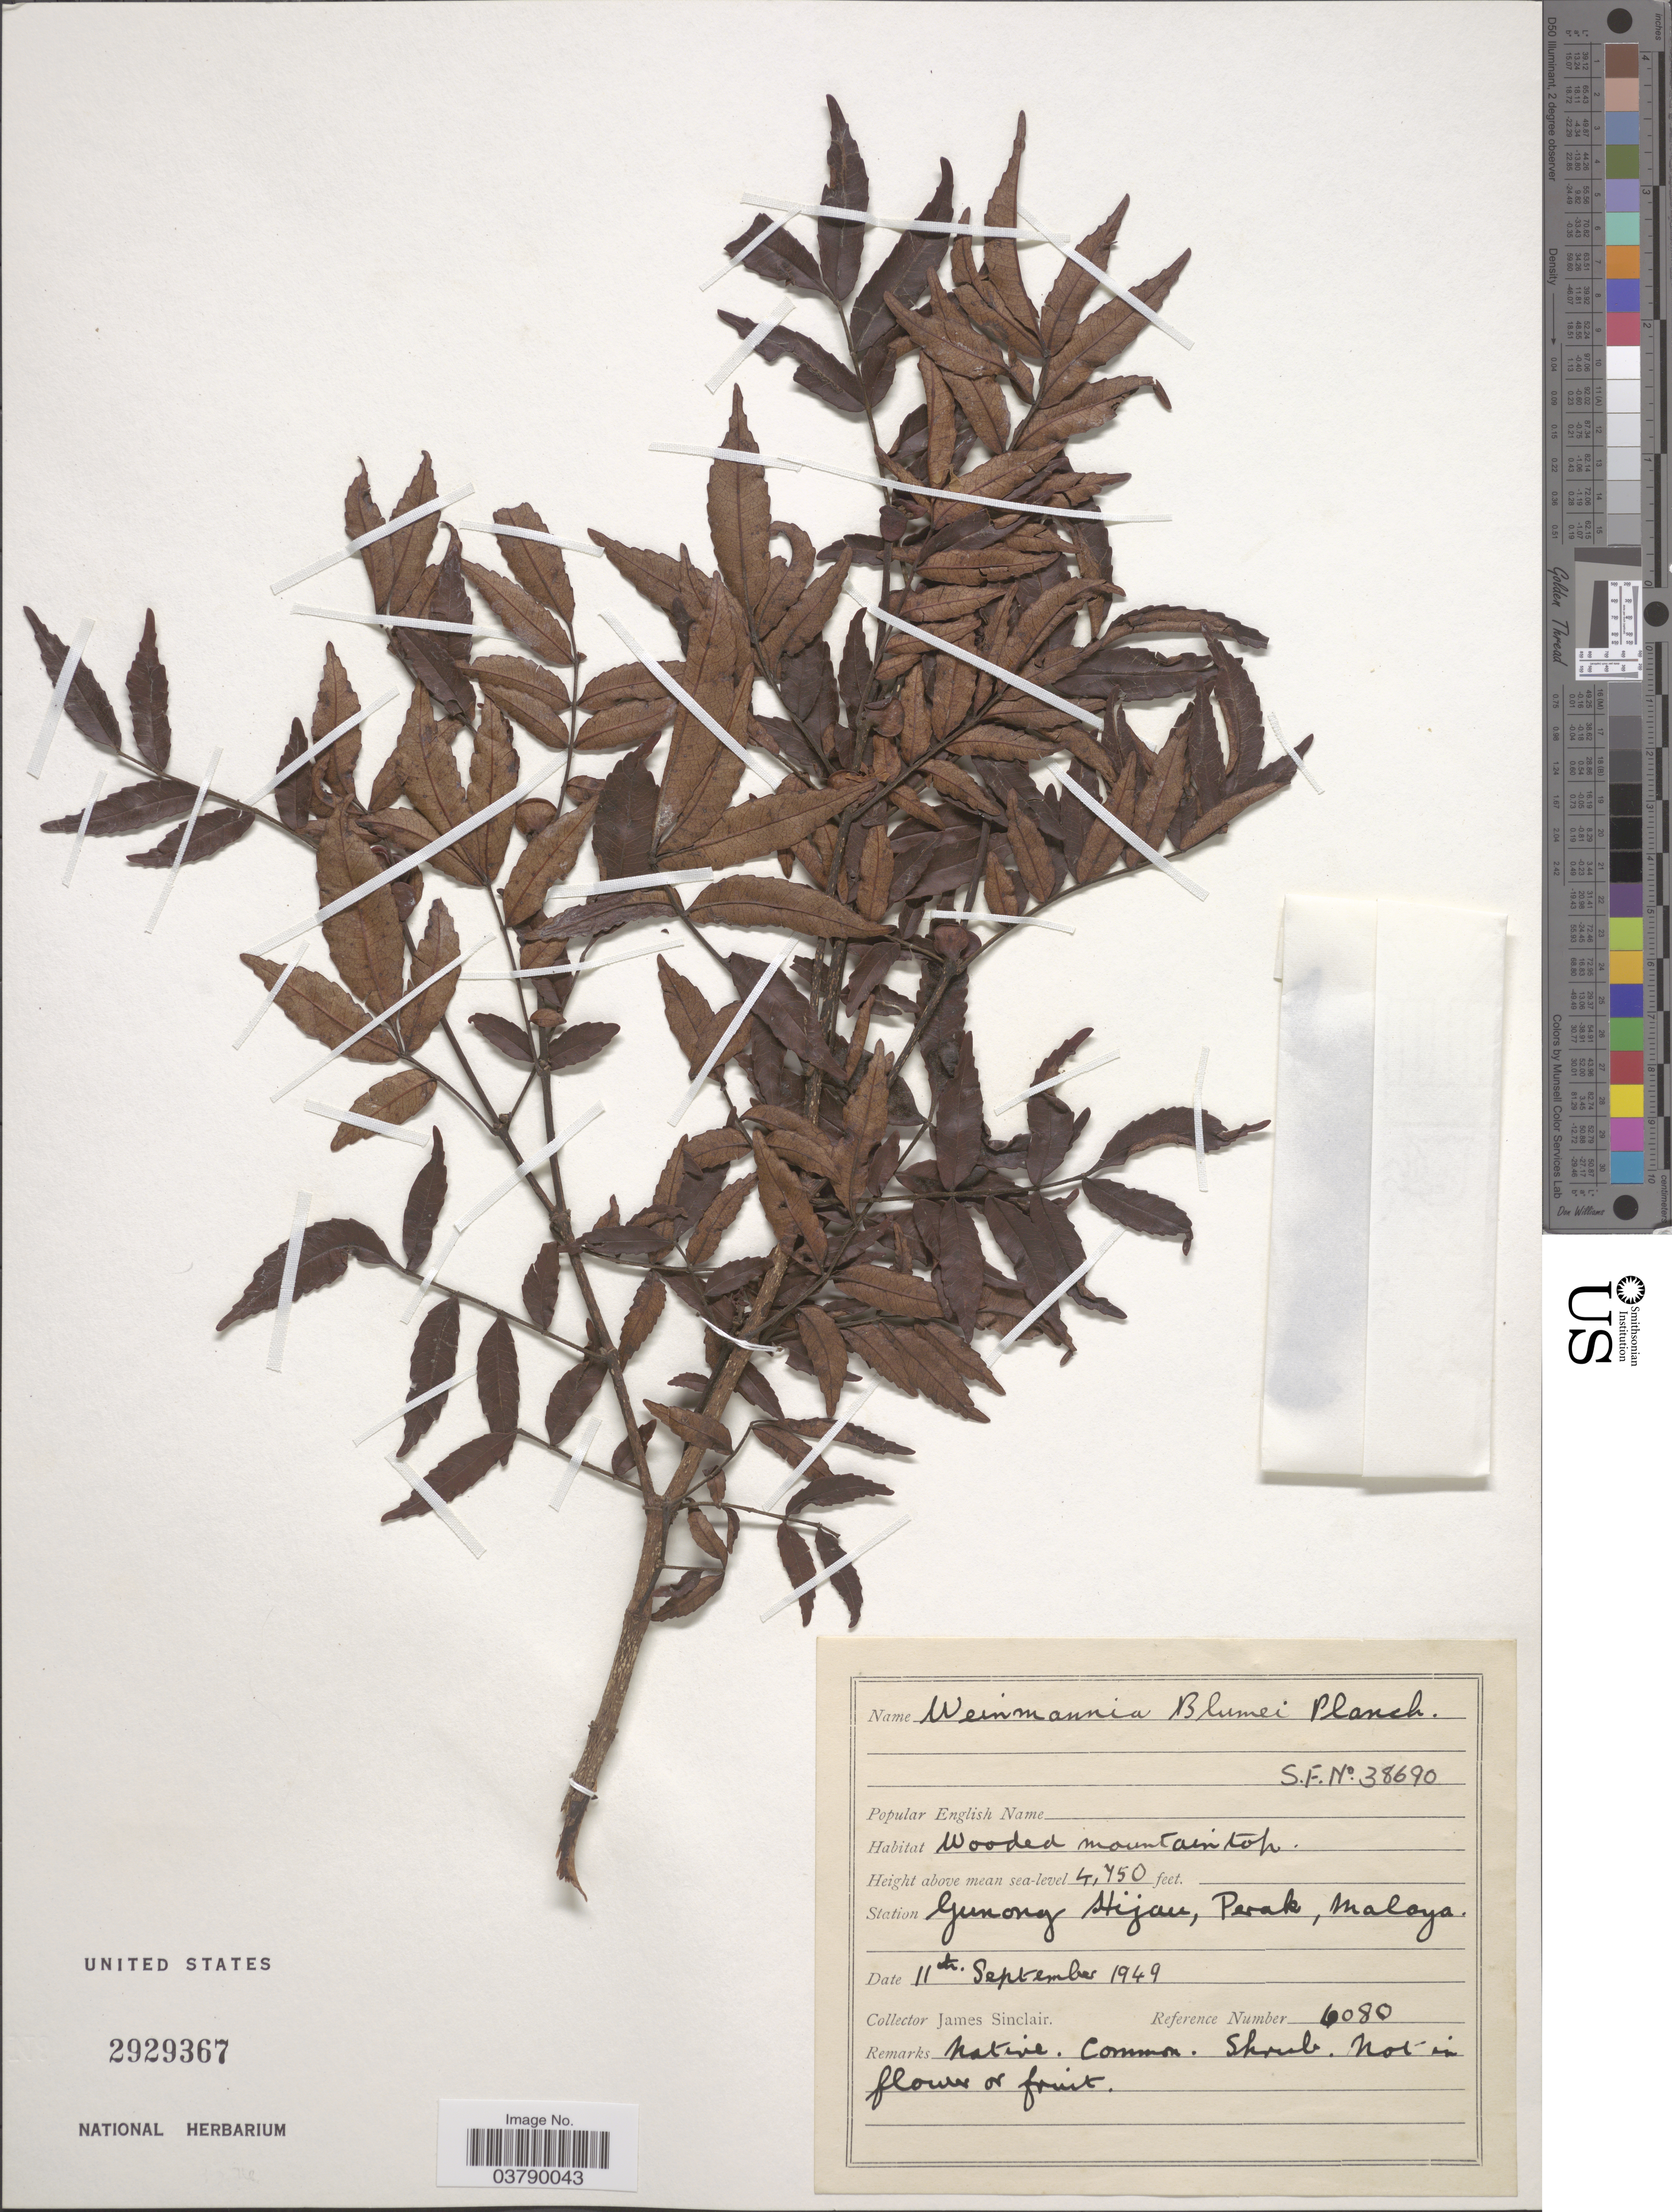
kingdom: Plantae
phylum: Tracheophyta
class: Magnoliopsida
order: Oxalidales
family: Cunoniaceae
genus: Pterophylla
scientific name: Pterophylla fraxinea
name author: D. Don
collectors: J. Sinclair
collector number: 6080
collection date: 1949-09-11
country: Malaysia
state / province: Perak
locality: Station Gunong Hijau, Malaya.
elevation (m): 1448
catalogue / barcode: US 2929367